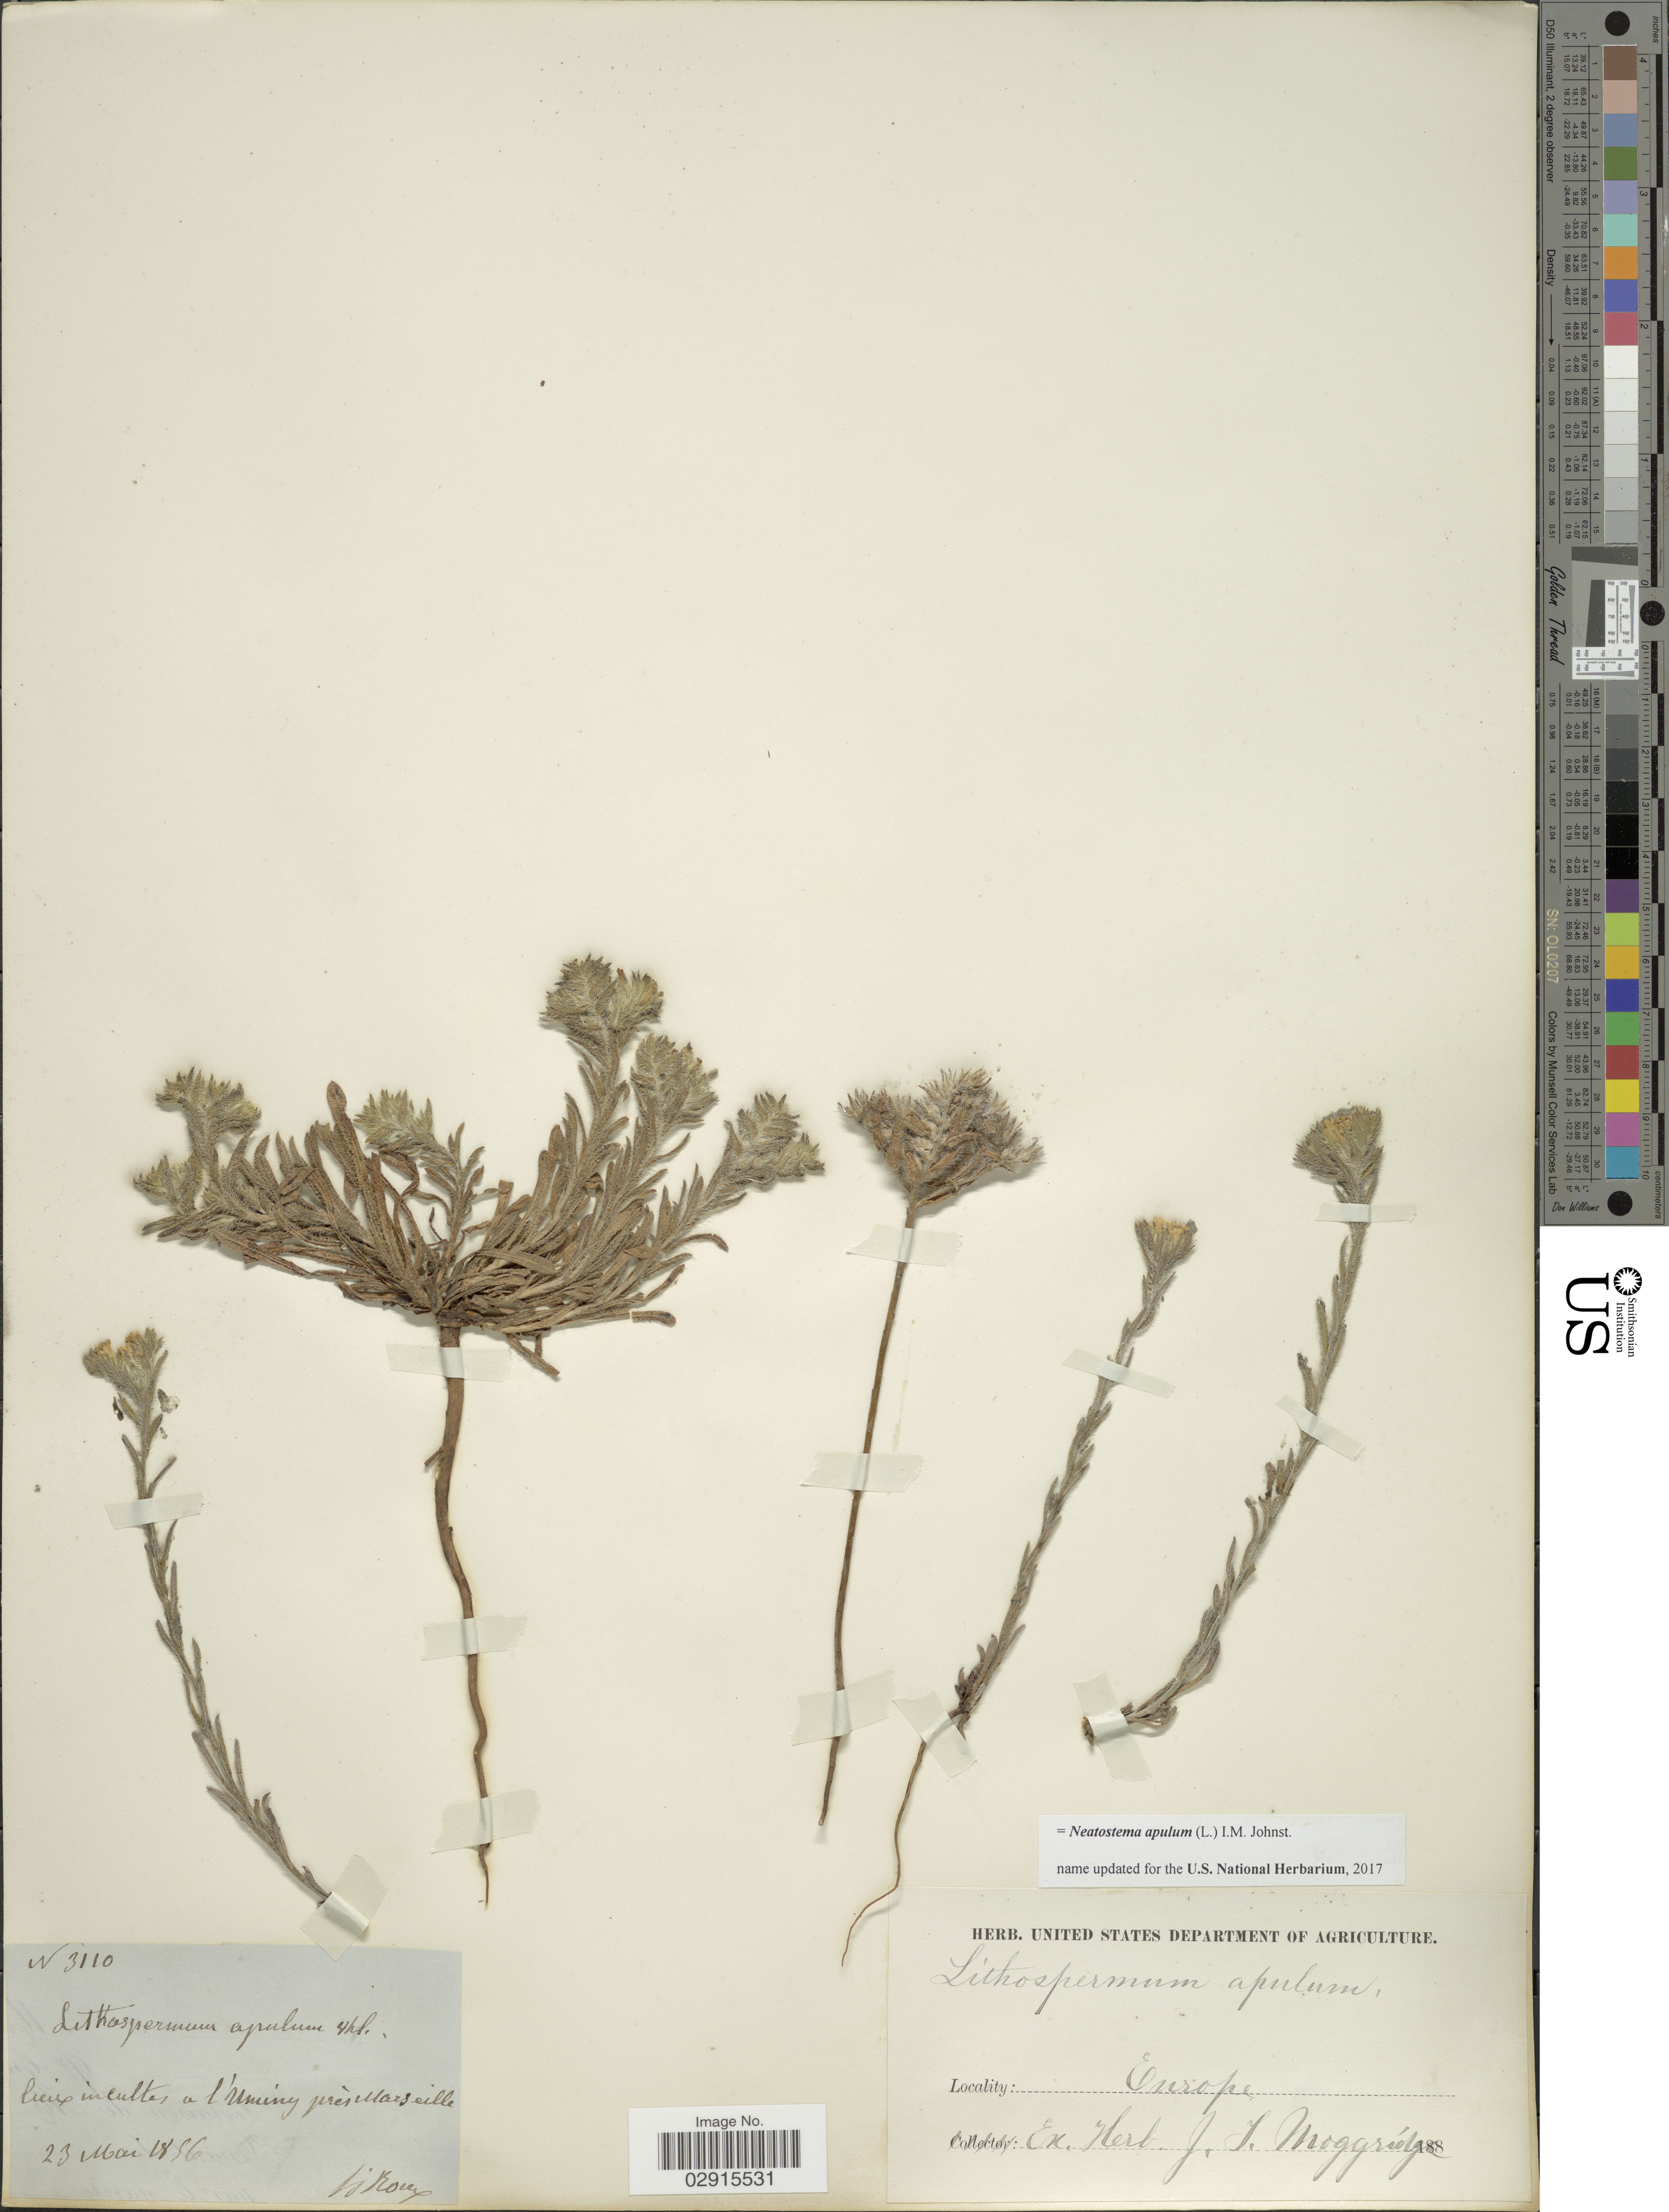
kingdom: Plantae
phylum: Tracheophyta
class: Magnoliopsida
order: Boraginales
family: Boraginaceae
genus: Neatostema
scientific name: Neatostema apulum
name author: (L.) I.M. Johnst.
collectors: H. Roux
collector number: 3110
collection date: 1856-05-23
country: France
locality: Lieux incultes a l'Uminy prés Marseille.